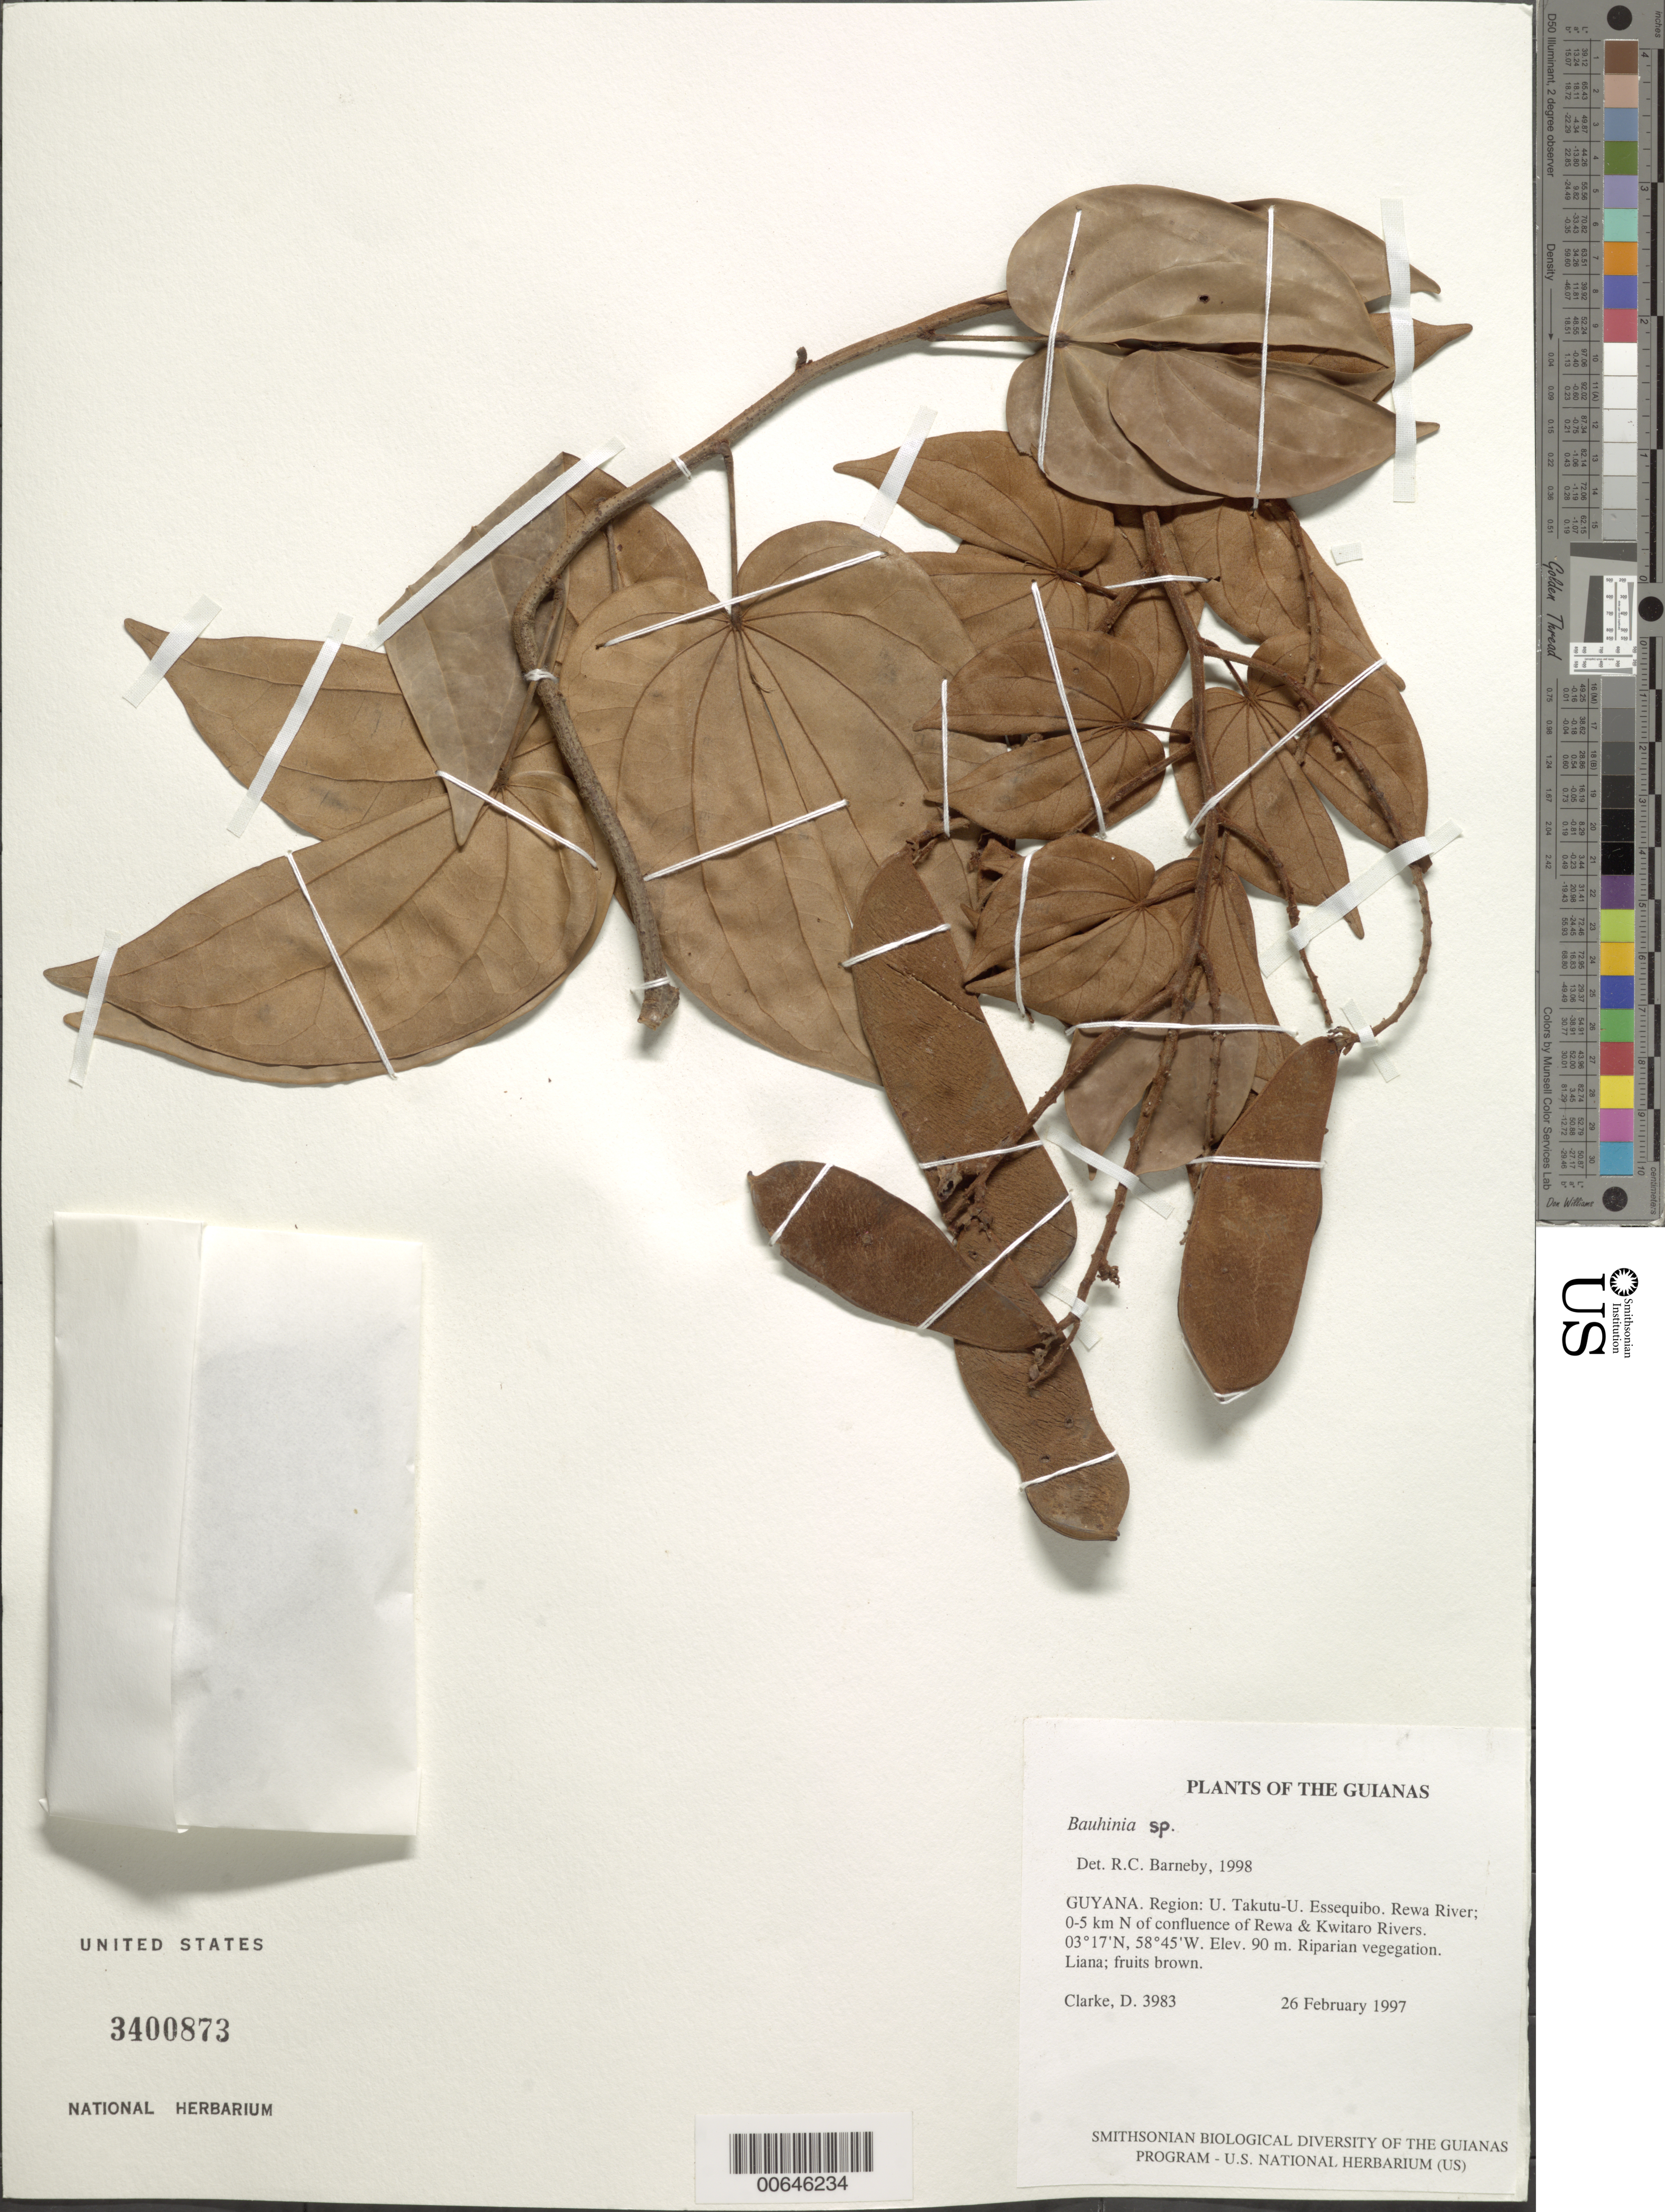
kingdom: Plantae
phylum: Tracheophyta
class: Magnoliopsida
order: Fabales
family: Fabaceae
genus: Bauhinia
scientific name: Bauhinia sp.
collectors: D. Clarke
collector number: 3983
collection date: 1997-02-26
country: Guyana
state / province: U. Takutu-U. Essequibo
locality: Rewa River; 0-5 km N of confluence of Rewa & Kwitaro Rivers.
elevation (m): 90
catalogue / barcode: US 3400873